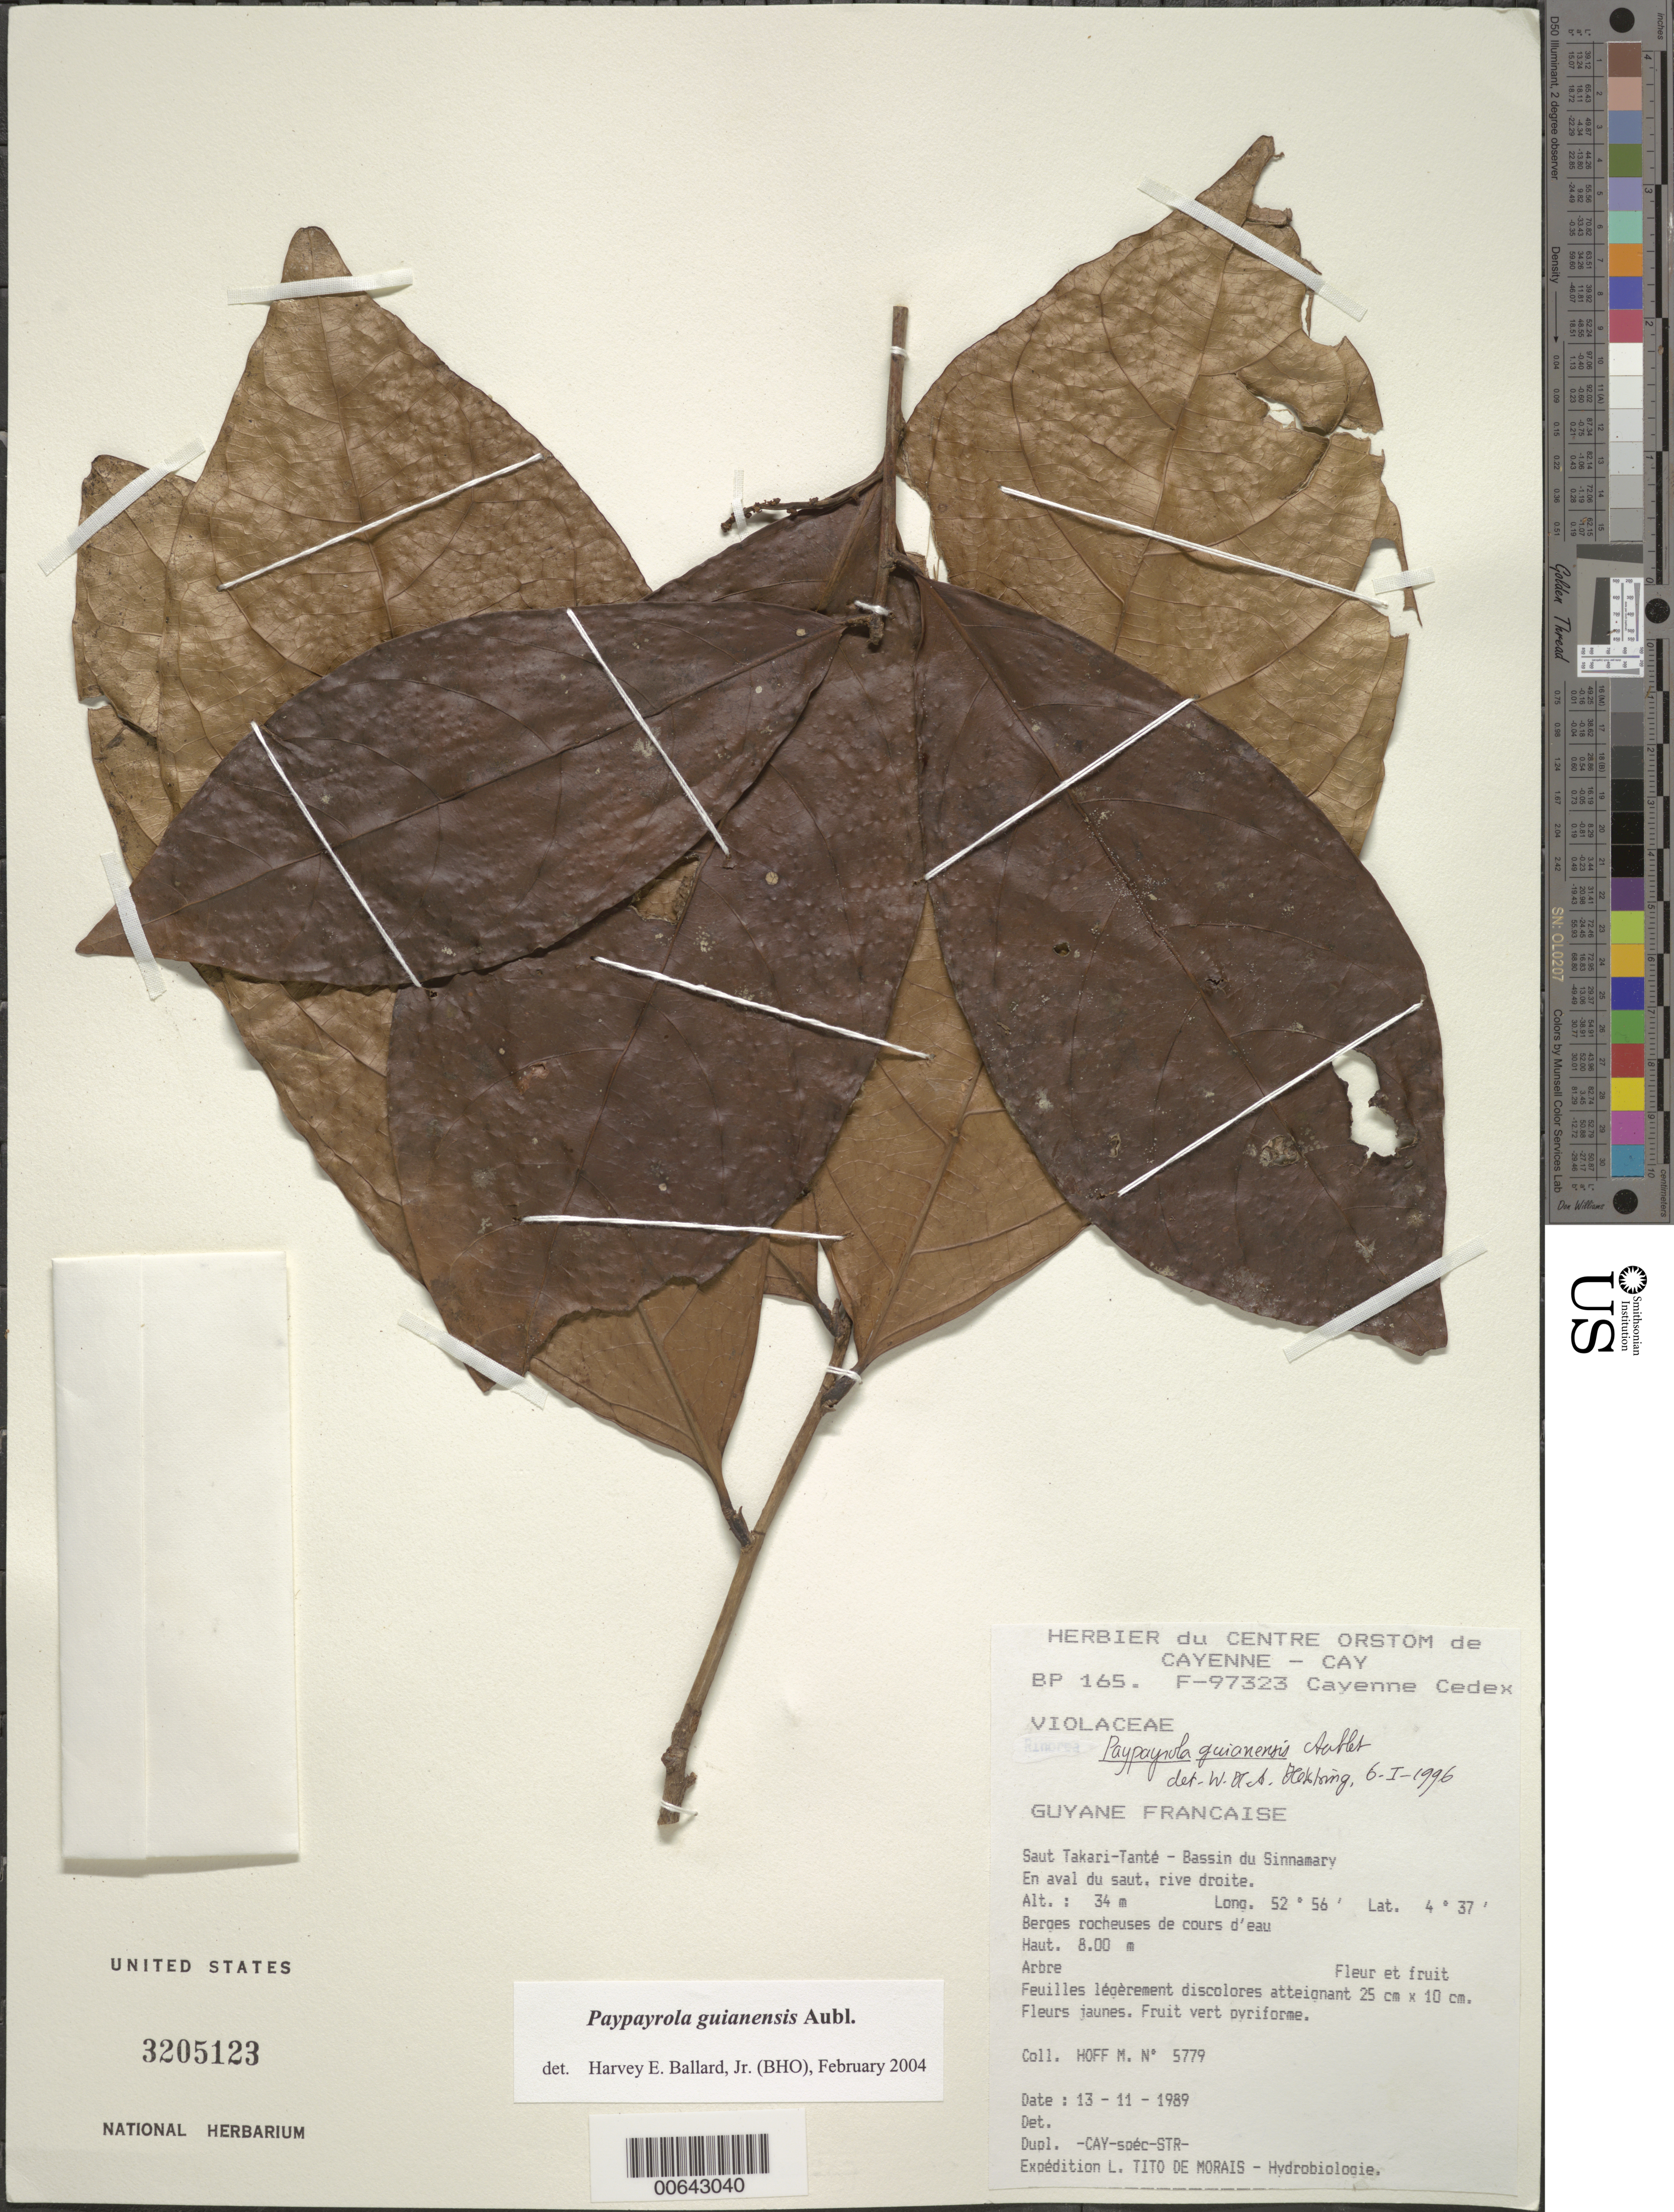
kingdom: Plantae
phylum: Tracheophyta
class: Magnoliopsida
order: Malpighiales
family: Violaceae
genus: Paypayrola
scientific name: Paypayrola guianensis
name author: Aubl.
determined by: Ballard, Harvey E.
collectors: M. Hoff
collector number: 5779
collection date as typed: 13-Nov-89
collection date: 1989-11-13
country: French Guiana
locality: Saut Takari-Tanté, Bassin du Sinnamary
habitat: Berges rocheuses de coures d'eau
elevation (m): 34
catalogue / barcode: US 3205123